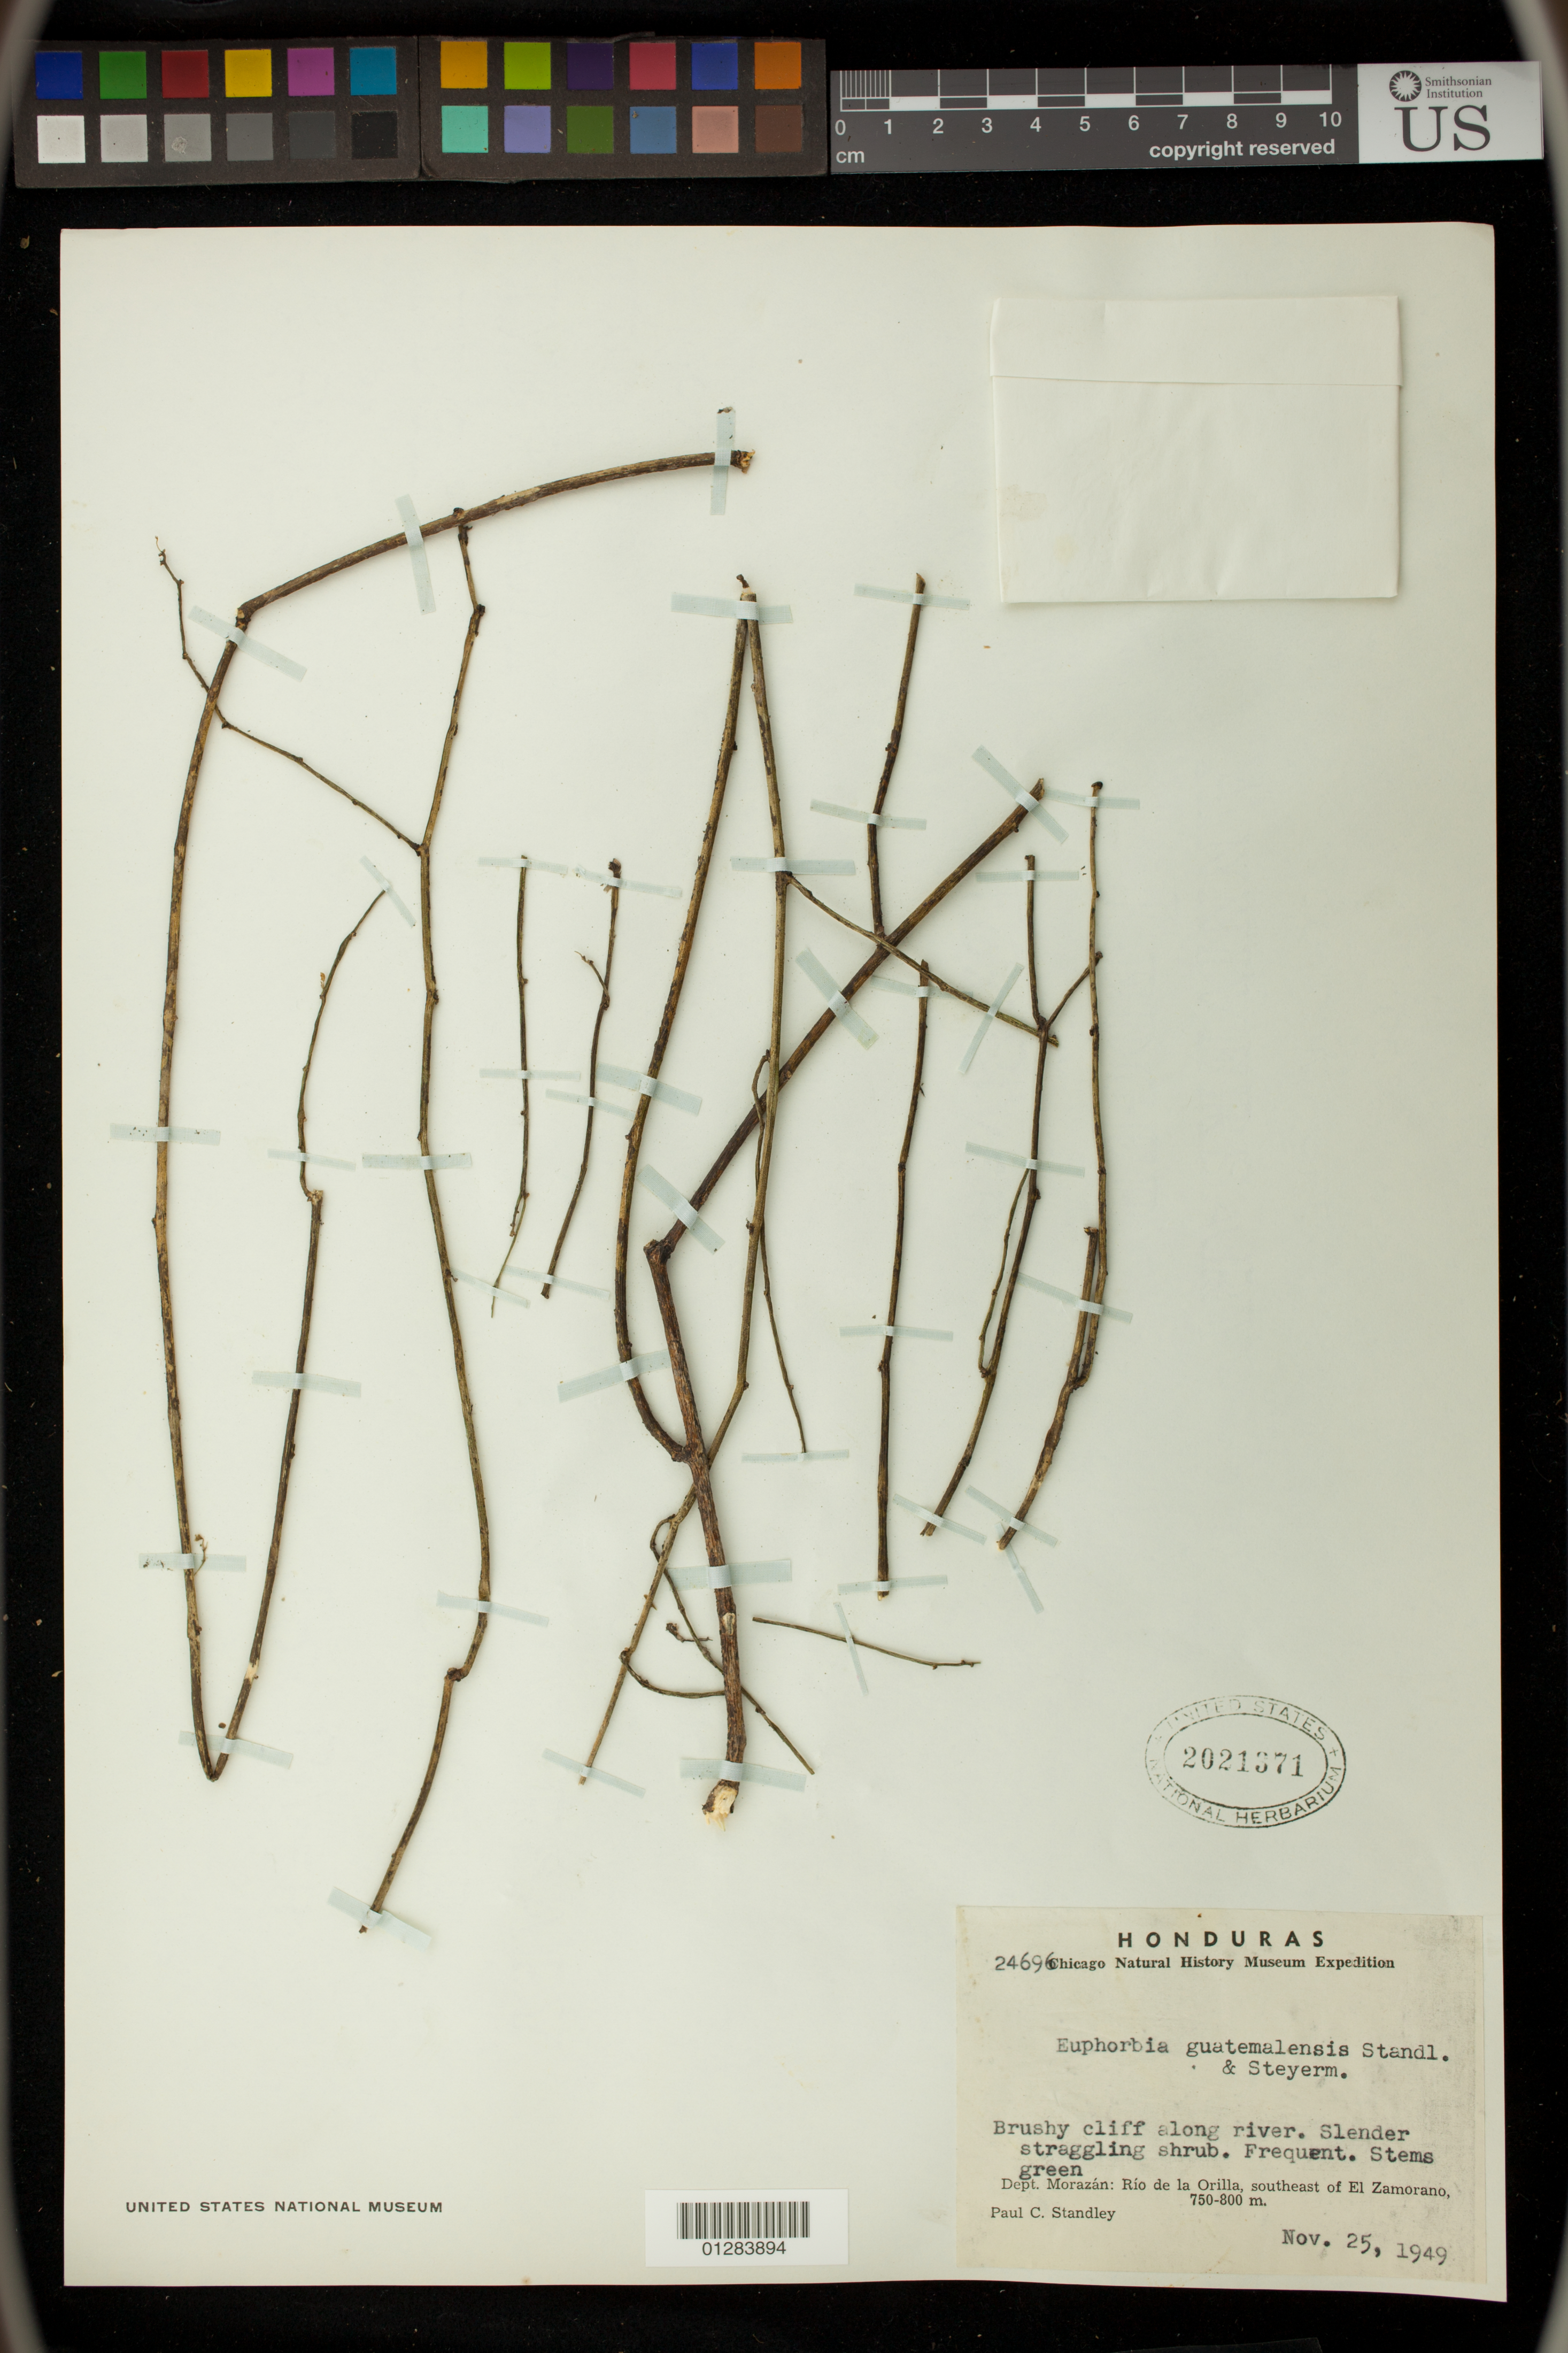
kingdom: Plantae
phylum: Tracheophyta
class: Magnoliopsida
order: Malpighiales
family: Euphorbiaceae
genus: Euphorbia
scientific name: Euphorbia guatemalensis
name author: Standl. & Steyerm.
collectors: P. C. Standley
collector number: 24696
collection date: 1949-11-25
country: Honduras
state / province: Fco. Morazán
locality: Rio de la Orilla, southeast of El Zamorano, along river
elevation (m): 750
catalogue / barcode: US 2021371